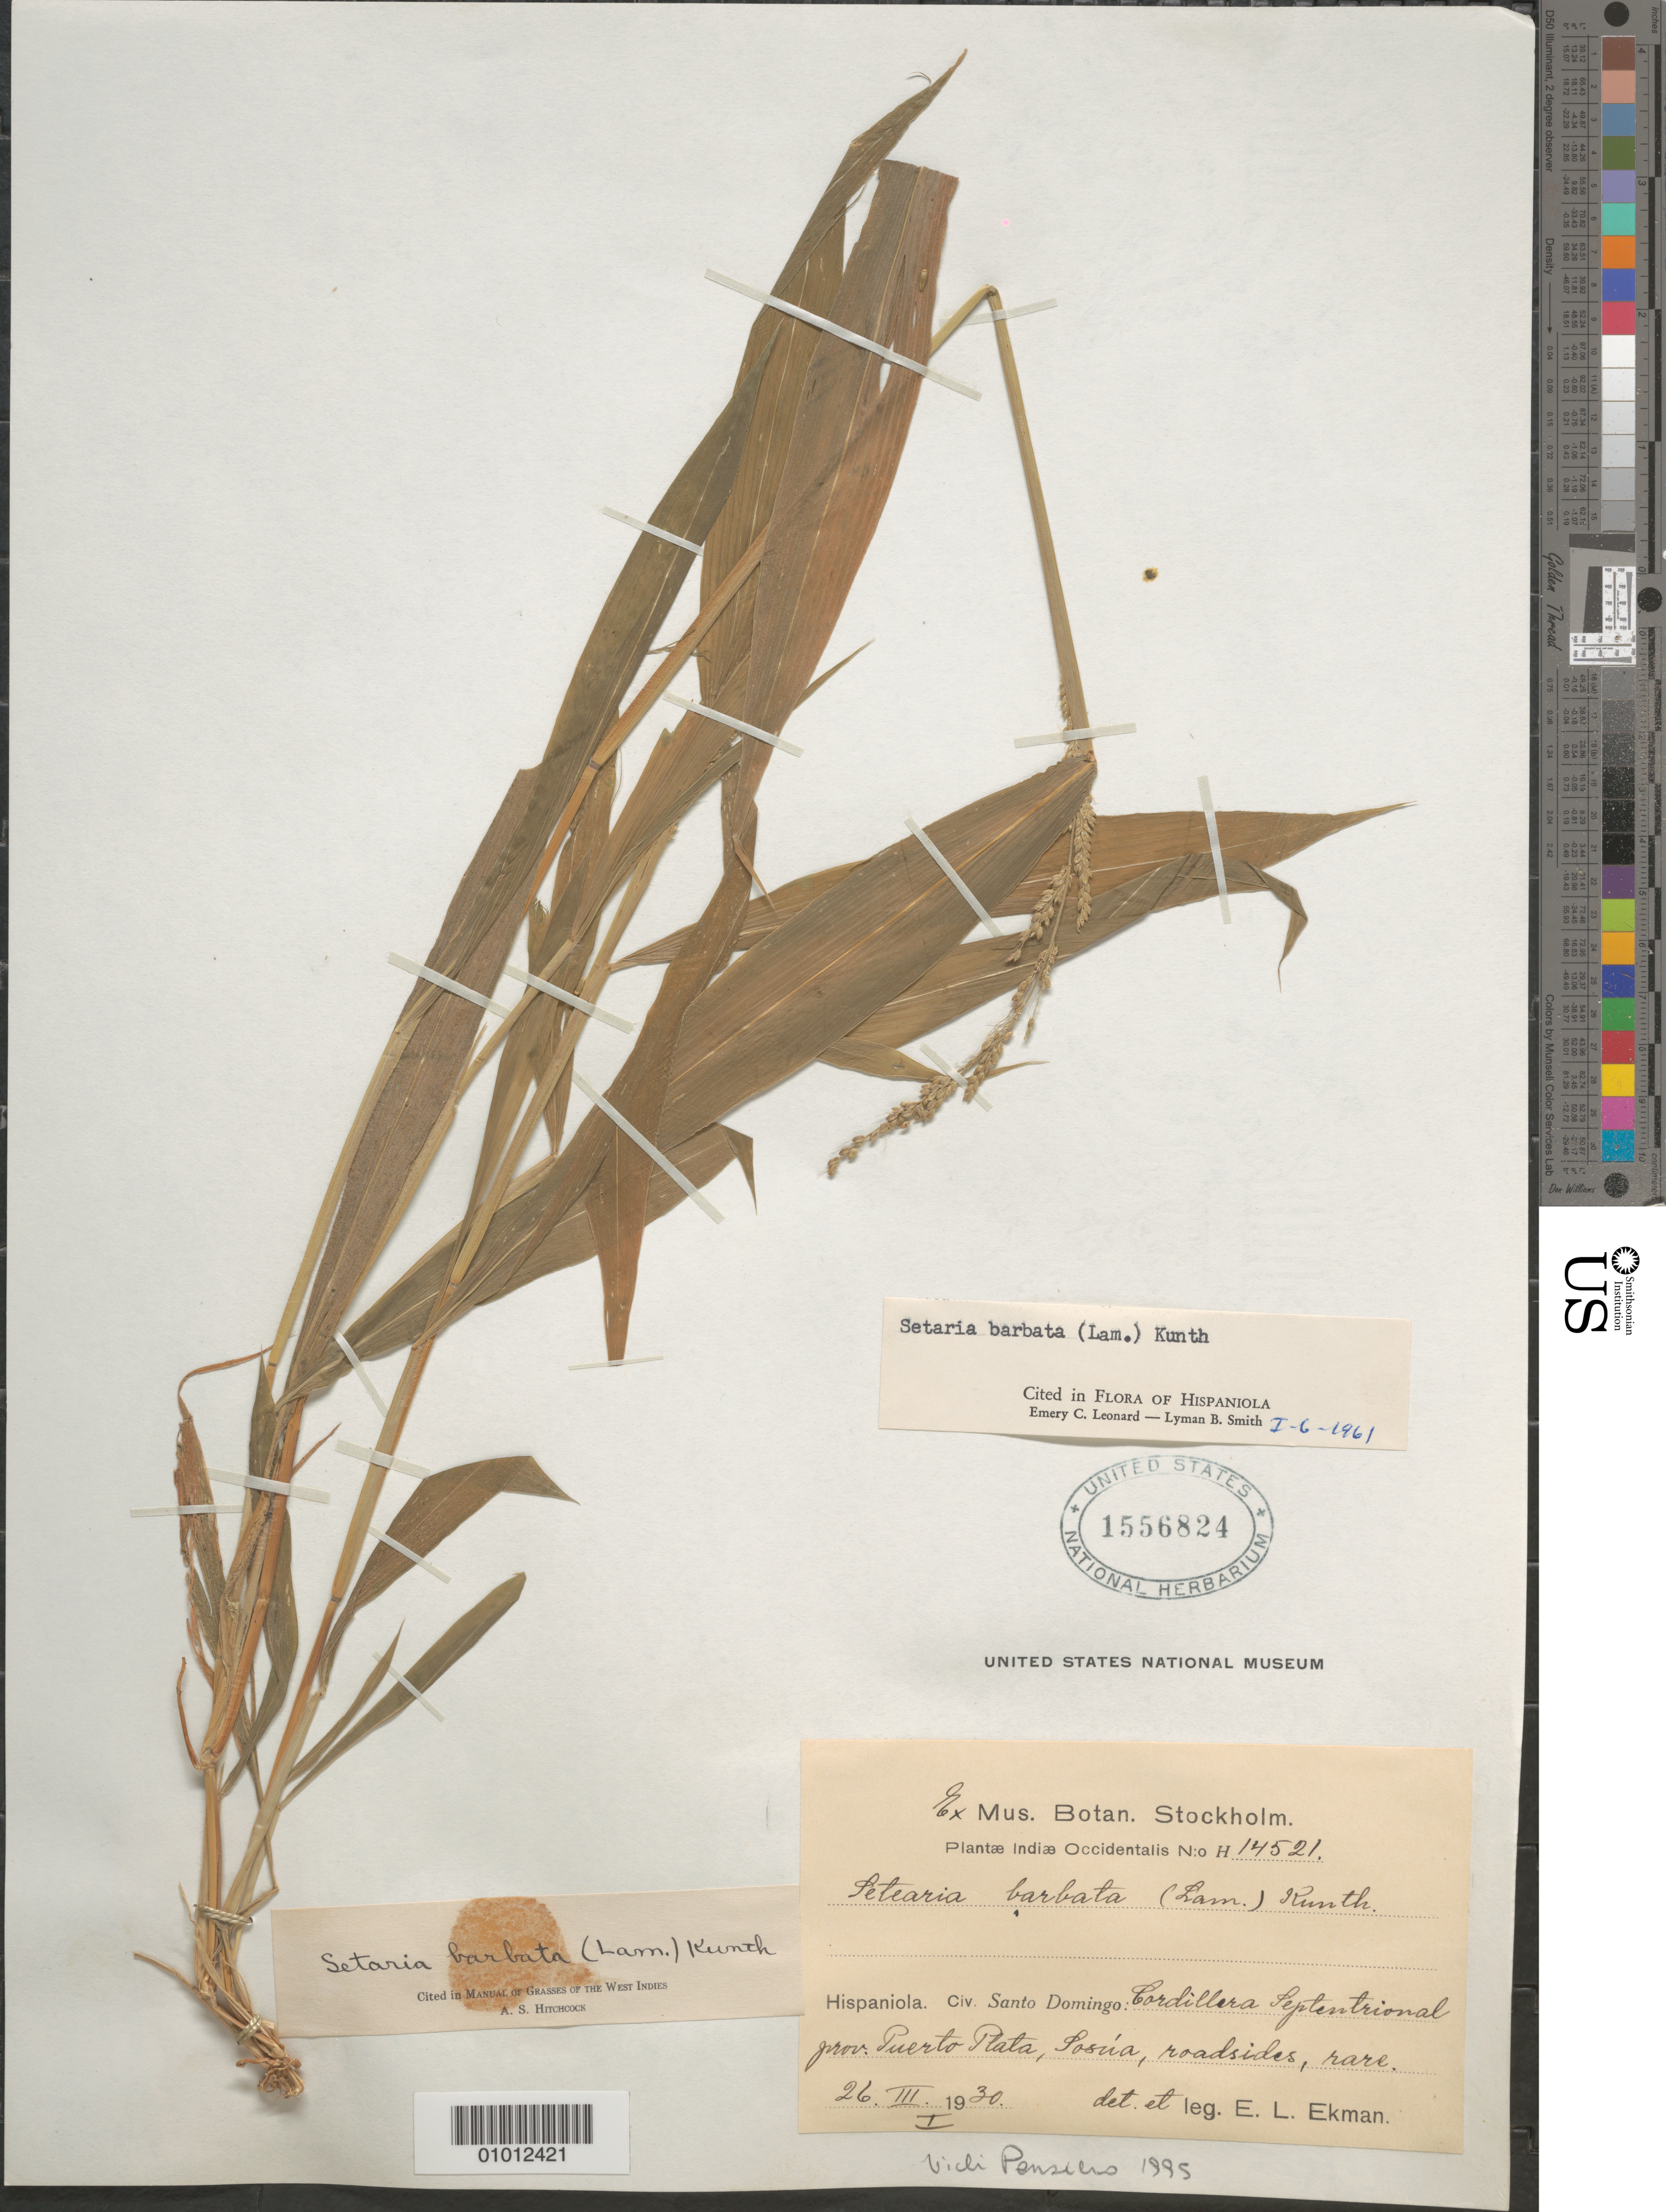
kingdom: Plantae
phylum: Tracheophyta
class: Liliopsida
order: Poales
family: Poaceae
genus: Setaria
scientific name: Setaria barbata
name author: (Lam.) Kunth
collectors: E. L. Ekman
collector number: H 14521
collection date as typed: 26 Mar 1930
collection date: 1930-03-26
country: Dominican Republic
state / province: Puerto Plata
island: Hispaniola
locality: Cordillera Septentrional, Santo Domingo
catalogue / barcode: US 1556824